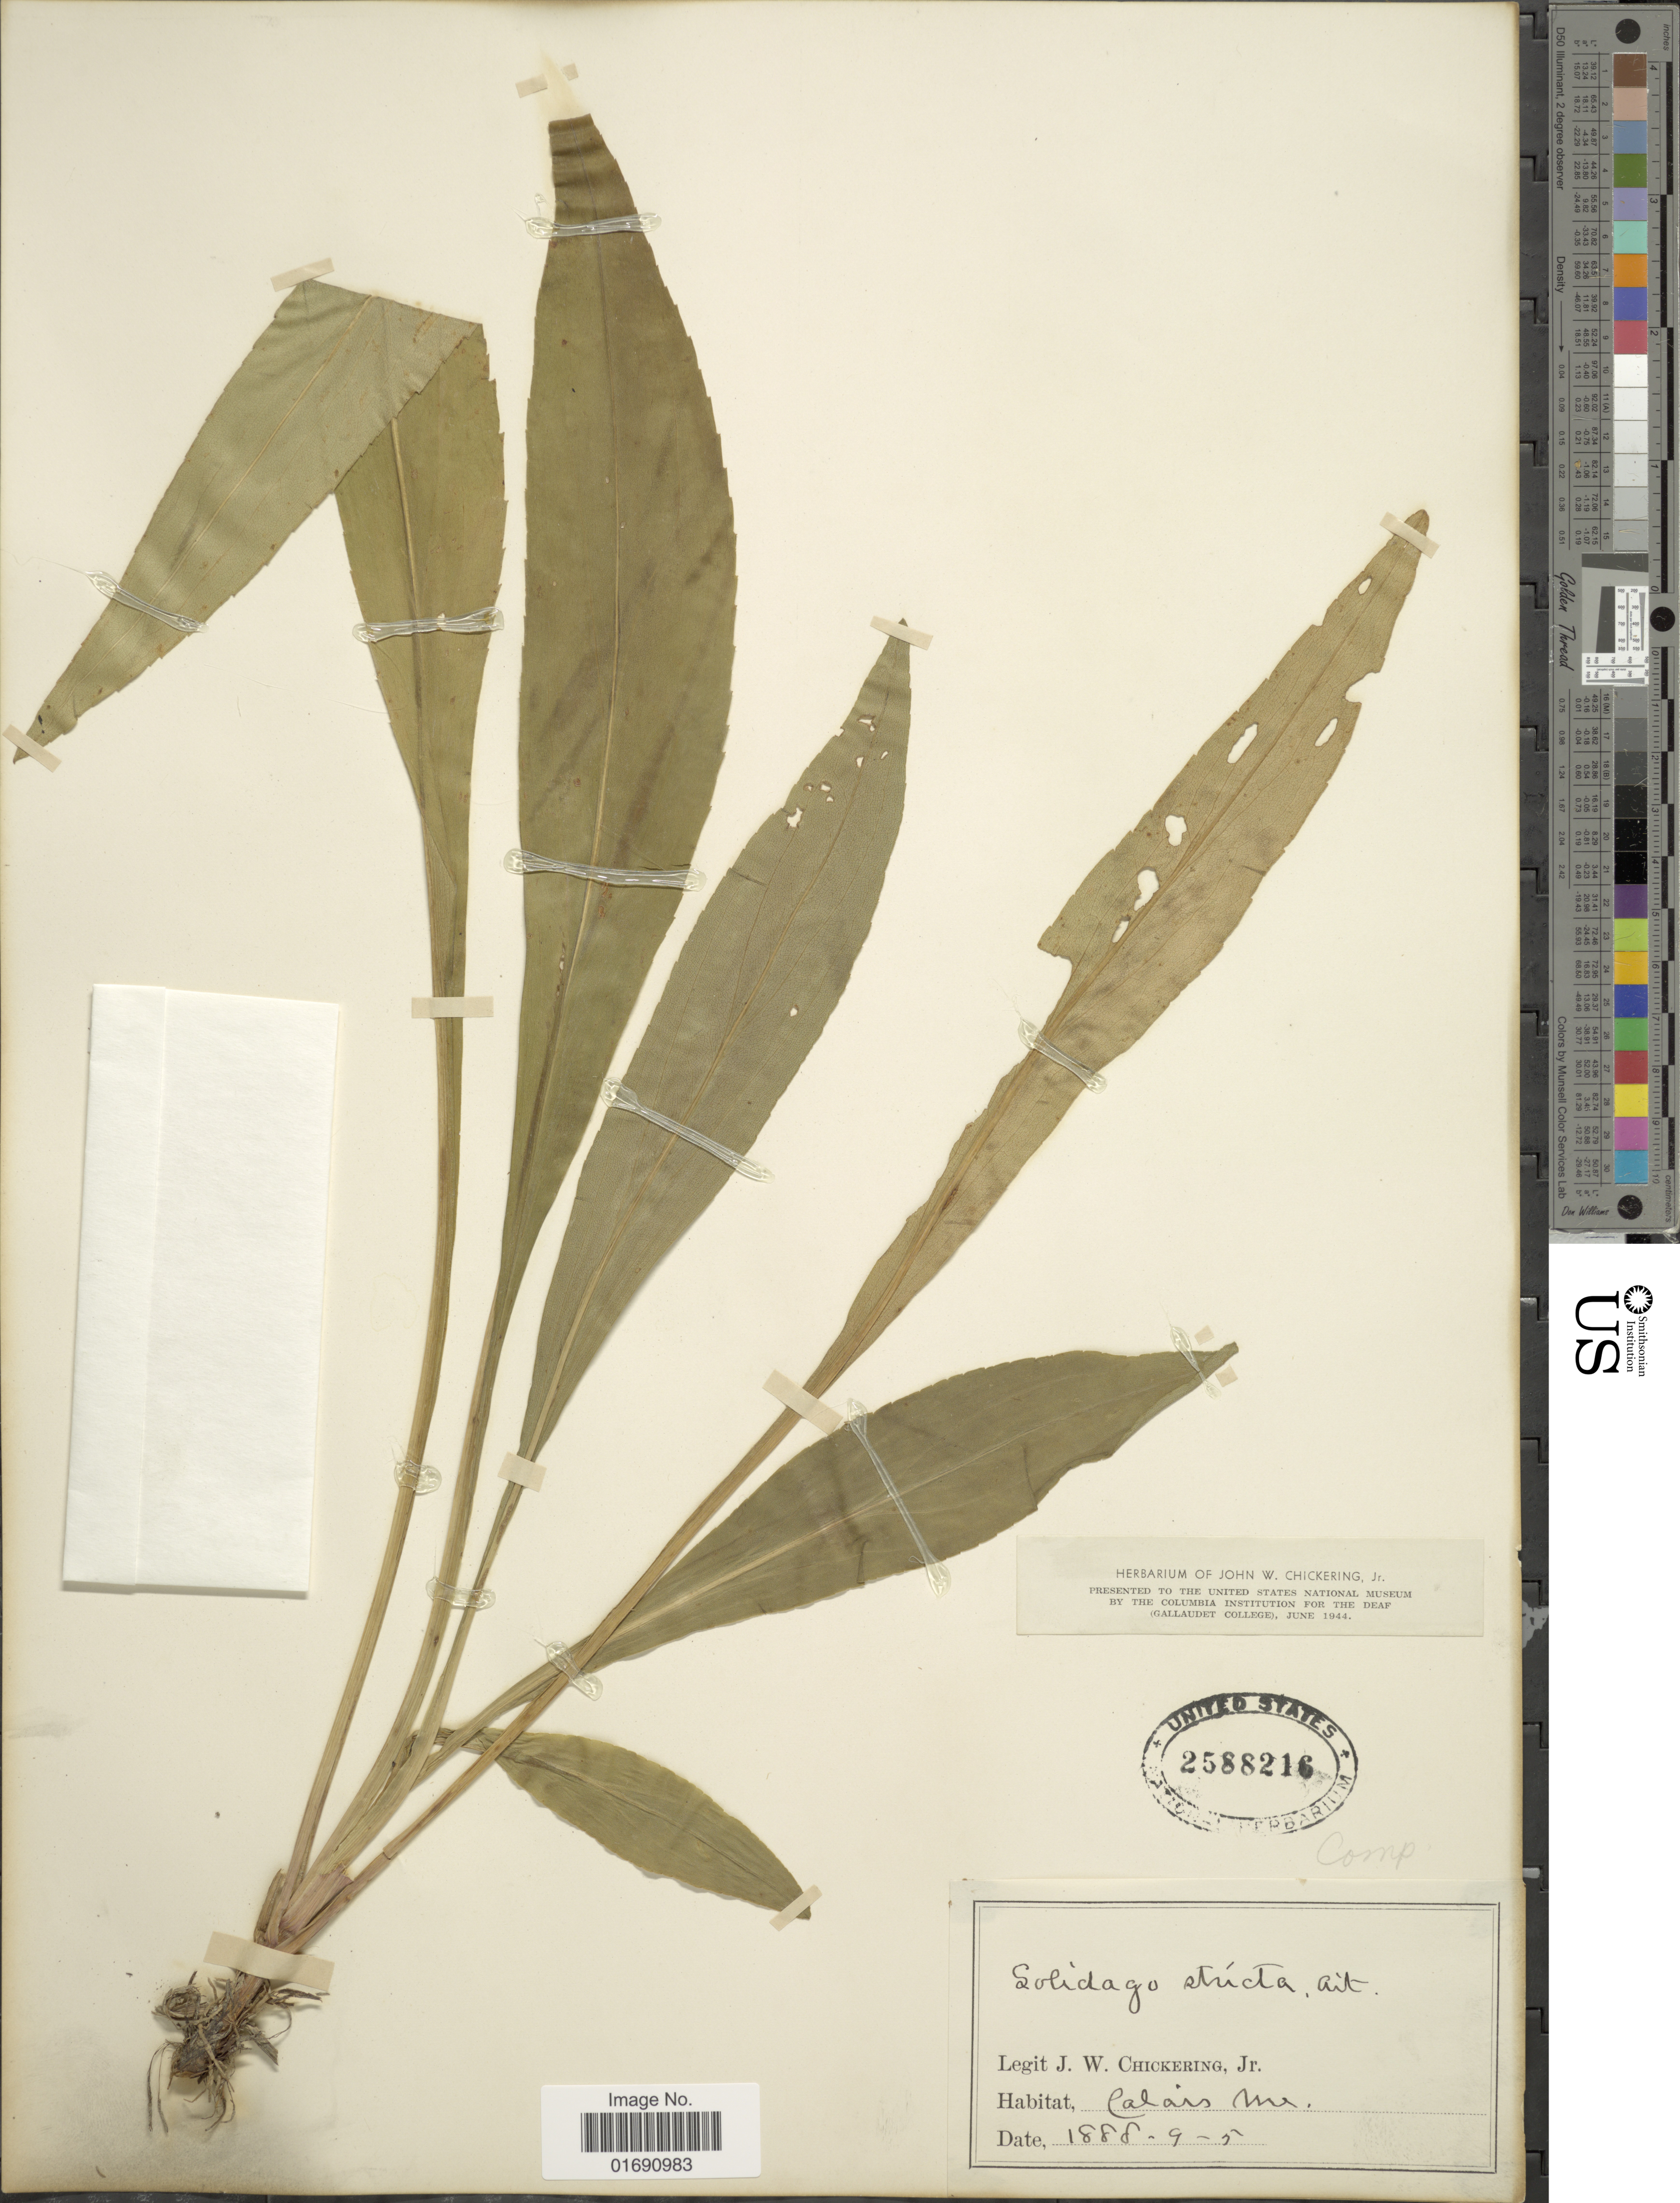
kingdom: Plantae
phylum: Tracheophyta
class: Magnoliopsida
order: Asterales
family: Asteraceae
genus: Solidago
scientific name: Solidago stricta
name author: Aiton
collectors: J. W. Chickering Jr.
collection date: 1888-09-05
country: United States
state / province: Maine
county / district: Washington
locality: Calais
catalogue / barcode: US 2588216